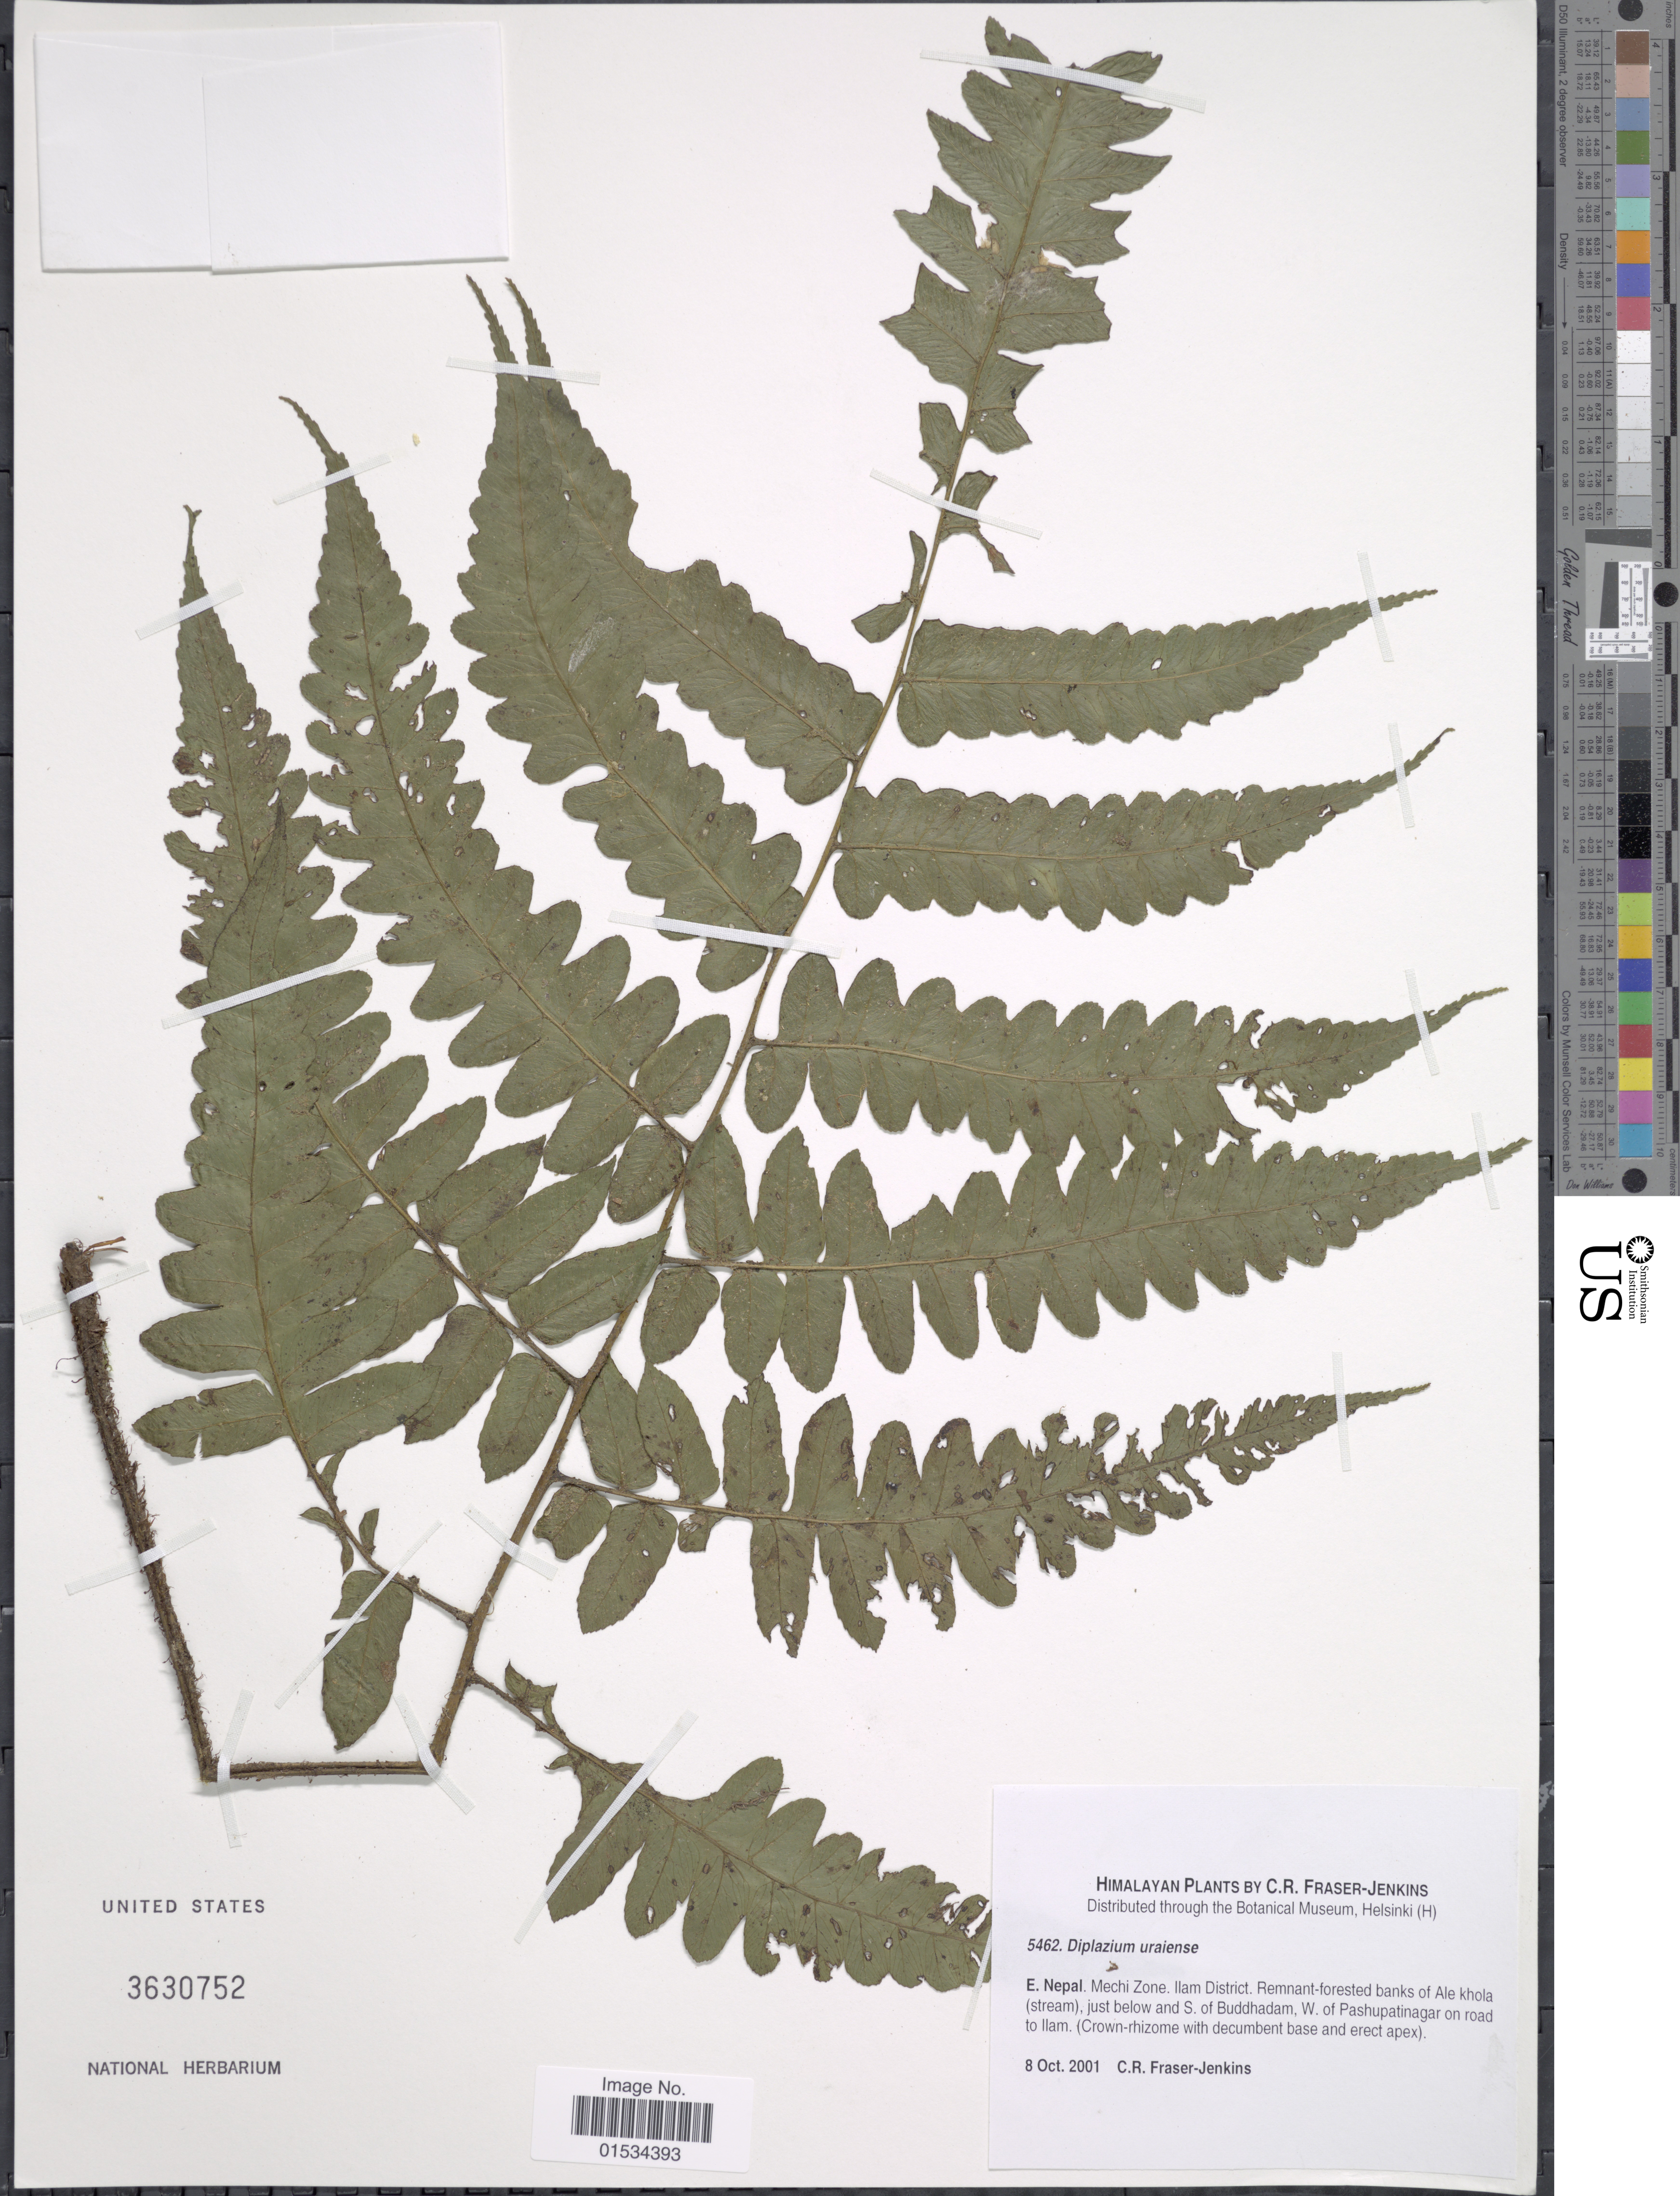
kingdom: Plantae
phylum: Tracheophyta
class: Polypodiopsida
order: Polypodiales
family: Athyriaceae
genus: Diplazium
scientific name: Diplazium uraiense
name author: Rosenst.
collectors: C. R. Fraser-Jenkins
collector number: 5462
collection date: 2001-10-08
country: Nepal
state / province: Mechi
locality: E. Nepal, Mechi Zone, Ilam District, Remnant-forest banks of Ale khola (stream), just below S. of Buddhadam, W. of Pashupatinagar on road to Ilam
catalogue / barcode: US 3630752